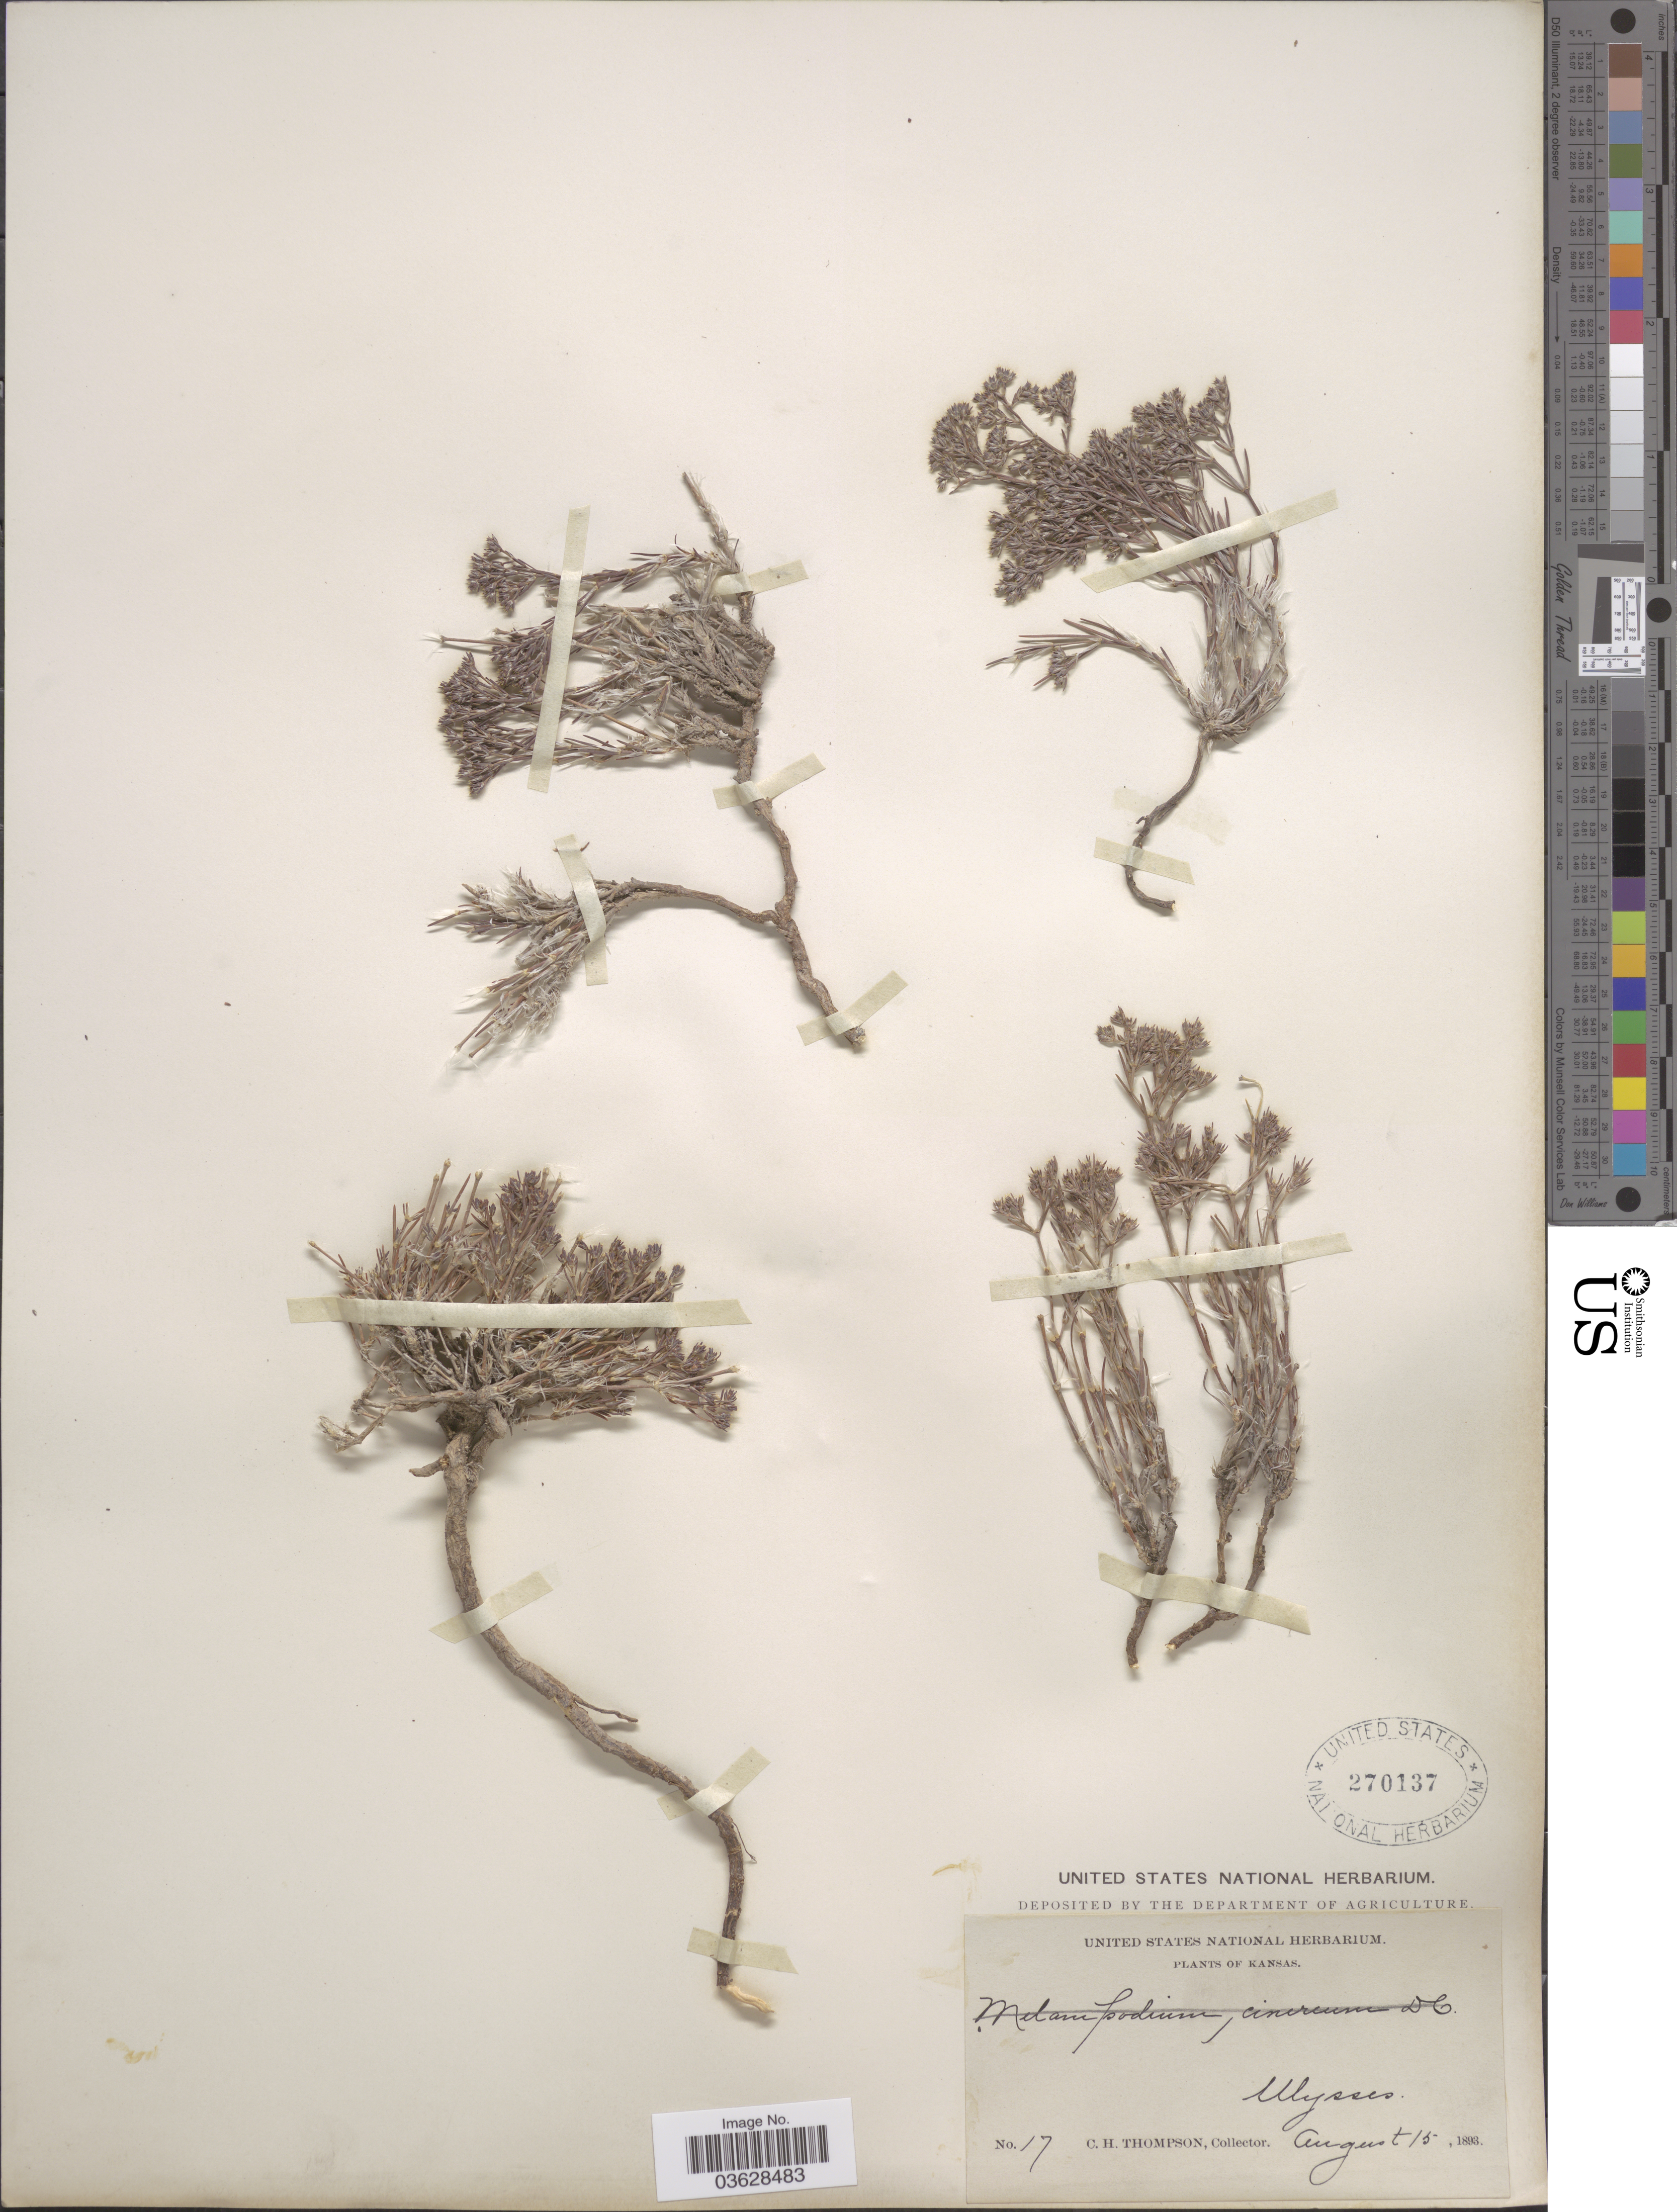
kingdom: Plantae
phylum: Tracheophyta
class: Magnoliopsida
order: Caryophyllales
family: Caryophyllaceae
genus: Paronychia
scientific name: Paronychia jamesii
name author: Torr. & A. Gray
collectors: C. H. Thompson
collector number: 17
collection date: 1893-08-15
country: United States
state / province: Kansas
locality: Ulysses.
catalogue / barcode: US 270137